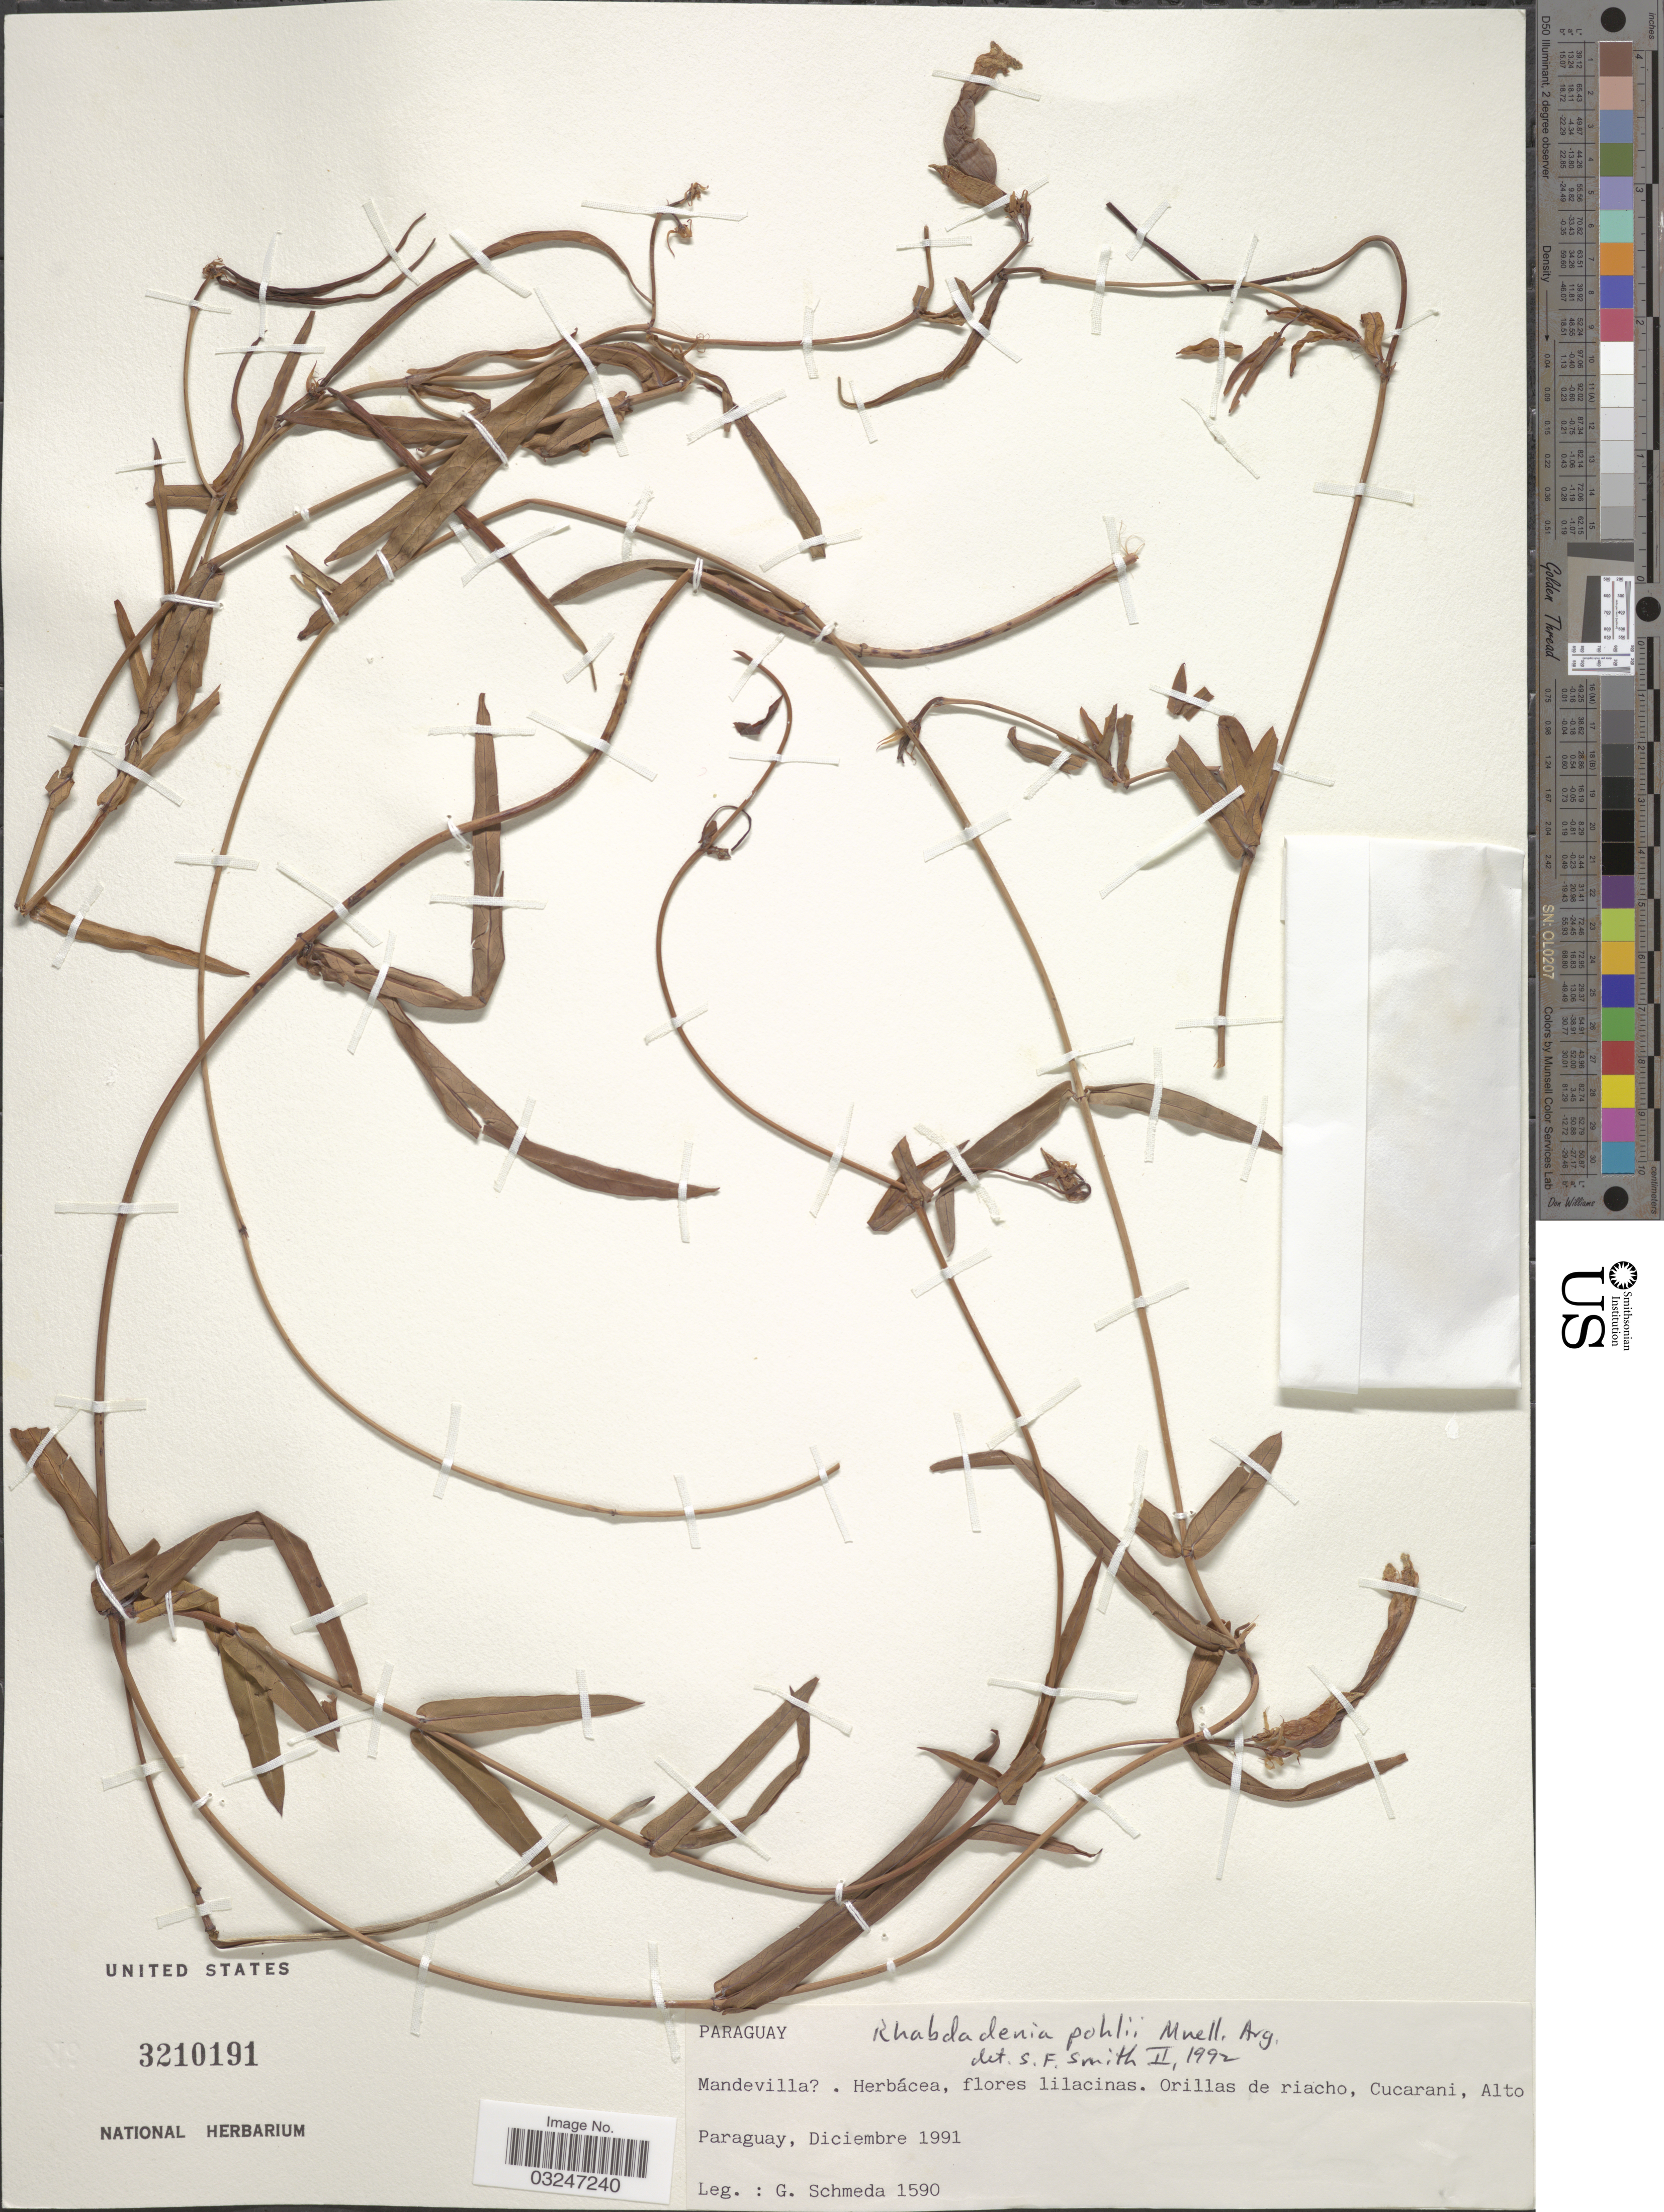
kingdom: Plantae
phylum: Tracheophyta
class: Magnoliopsida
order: Gentianales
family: Apocynaceae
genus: Rhabdadenia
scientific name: Rhabdadenia pohlii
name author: Müll. Arg.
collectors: G. Schmeda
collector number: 1590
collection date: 1991-12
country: Paraguay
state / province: Alto Paraguay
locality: Orillas de riacho, Cucarani, Alto Paraguay.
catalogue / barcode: US 3210191